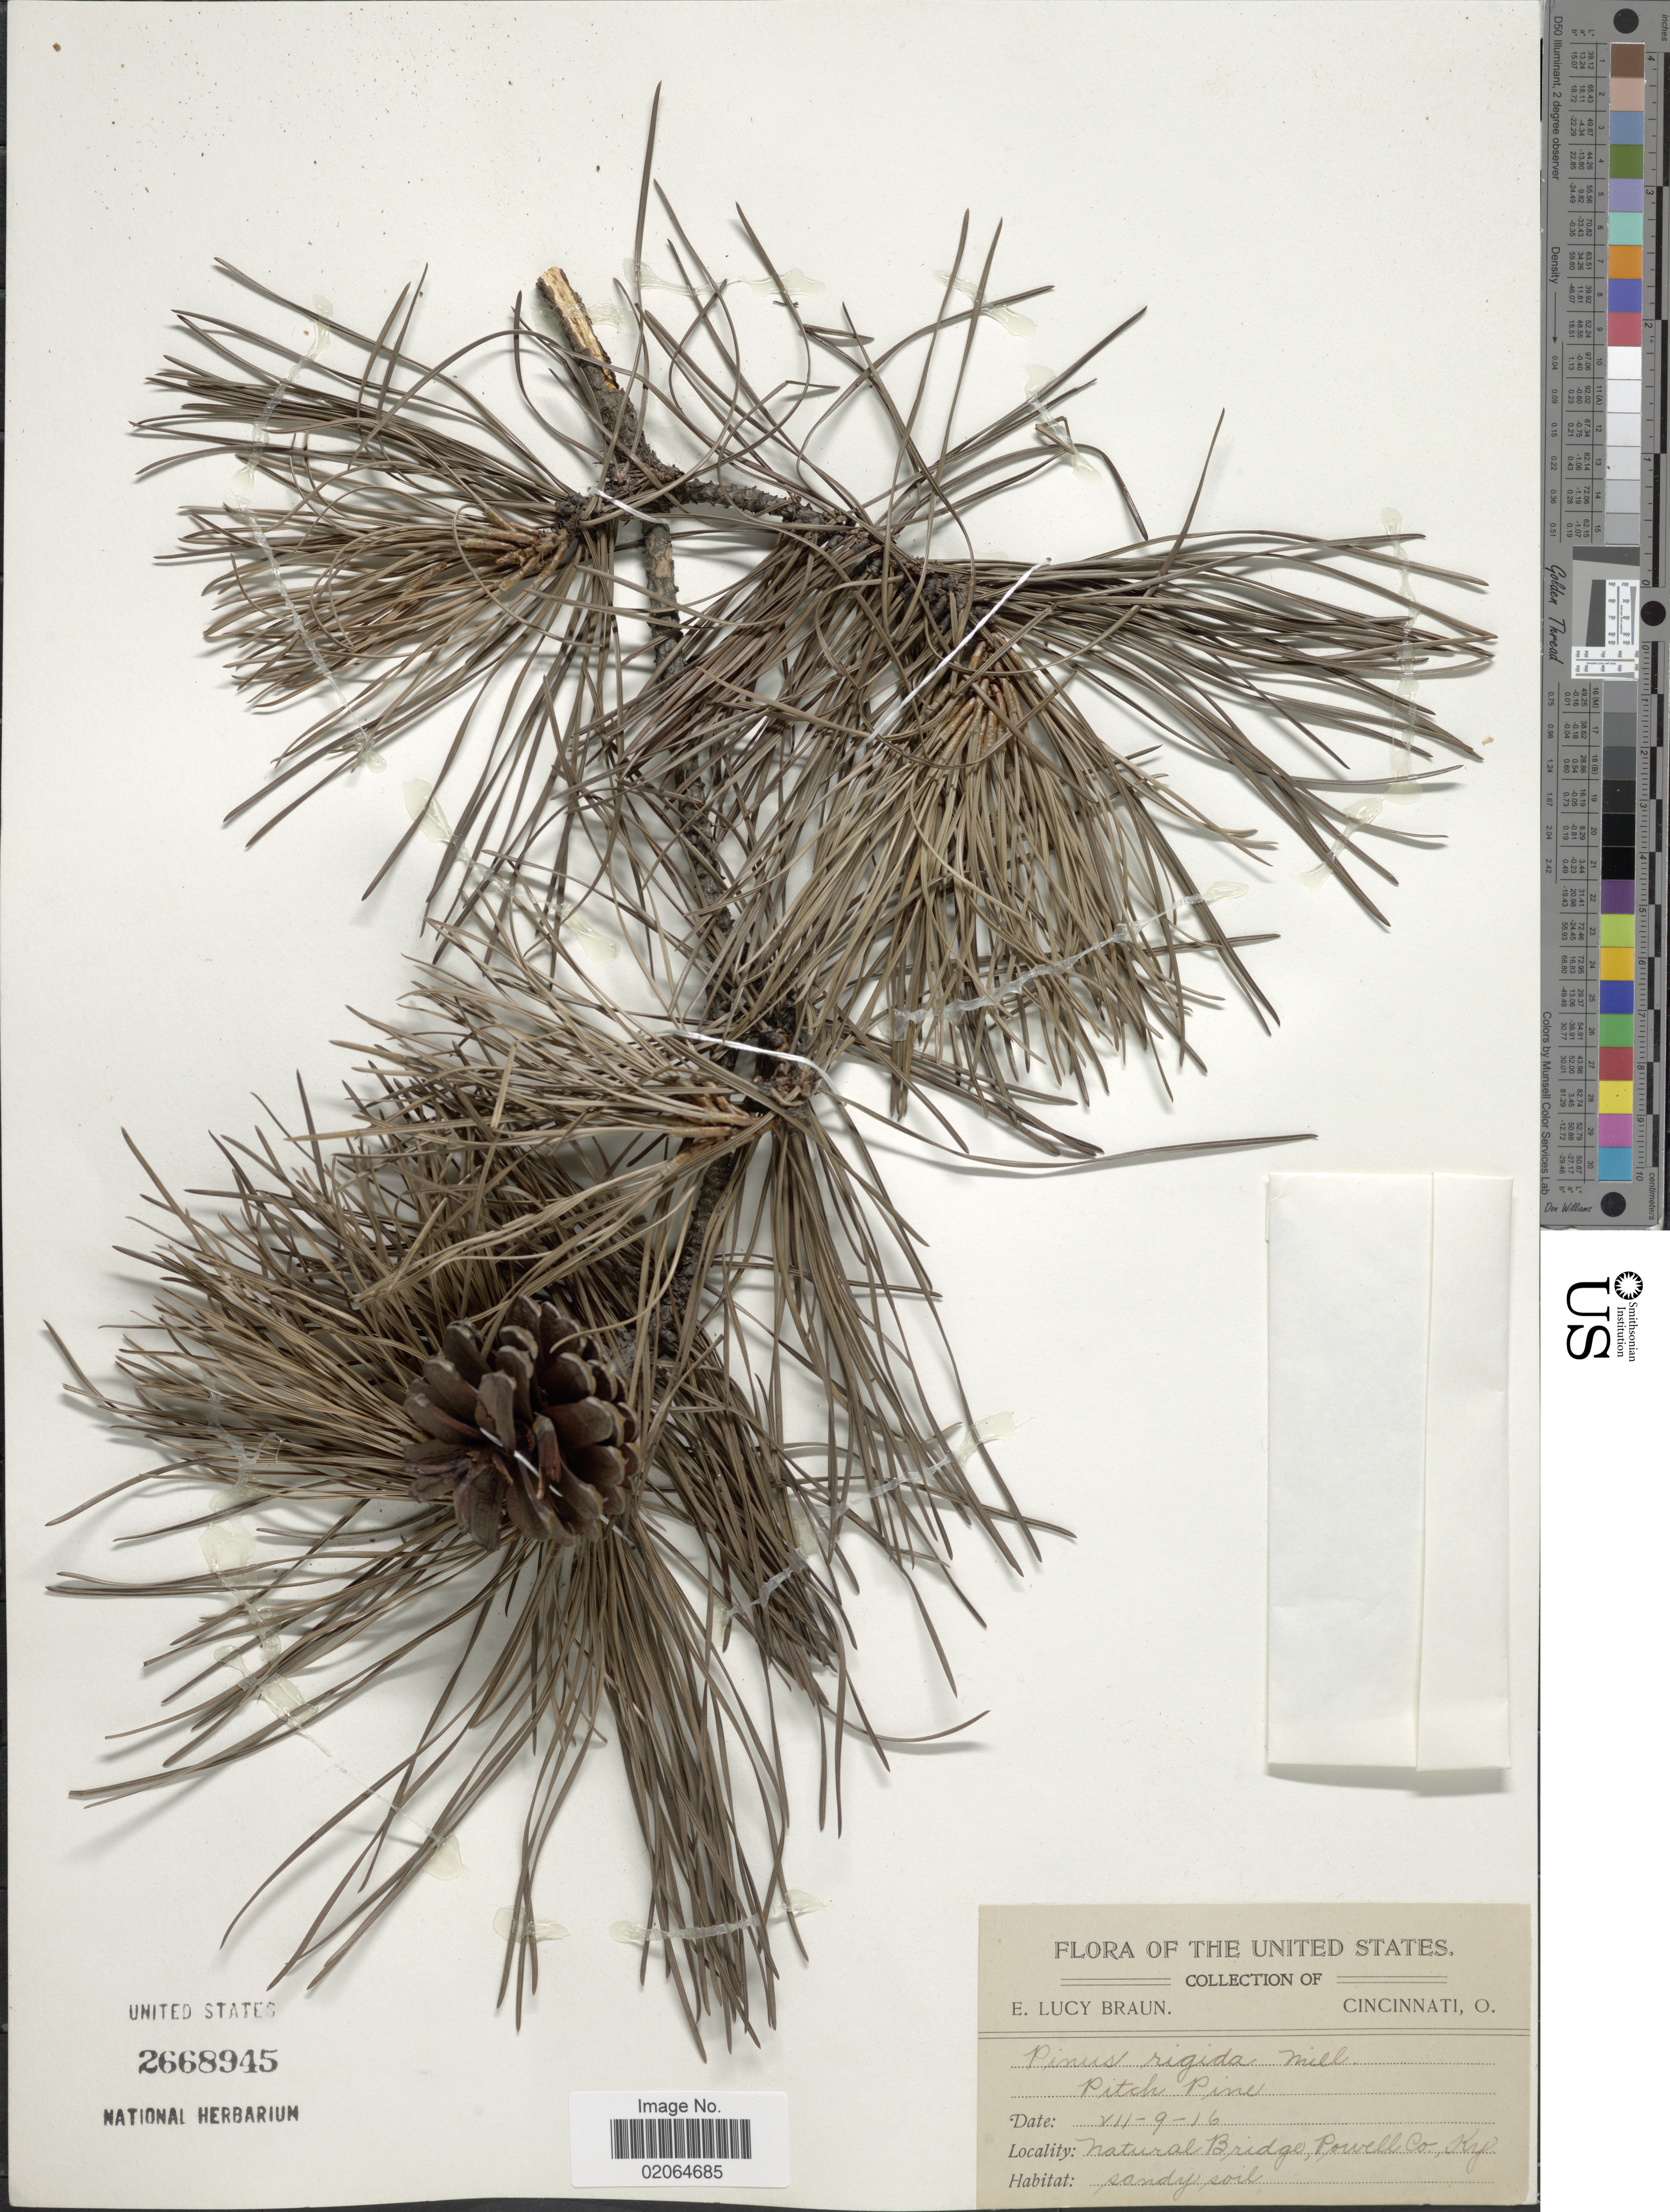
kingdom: Plantae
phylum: Tracheophyta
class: Pinopsida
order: Pinales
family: Pinaceae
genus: Pinus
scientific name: Pinus rigida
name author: Mill.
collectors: E. L. Braun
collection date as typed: Transcribed d/m/y: 3/7/16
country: United States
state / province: Kentucky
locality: Natural Bridge, Powell Co.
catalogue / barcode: US 2668945